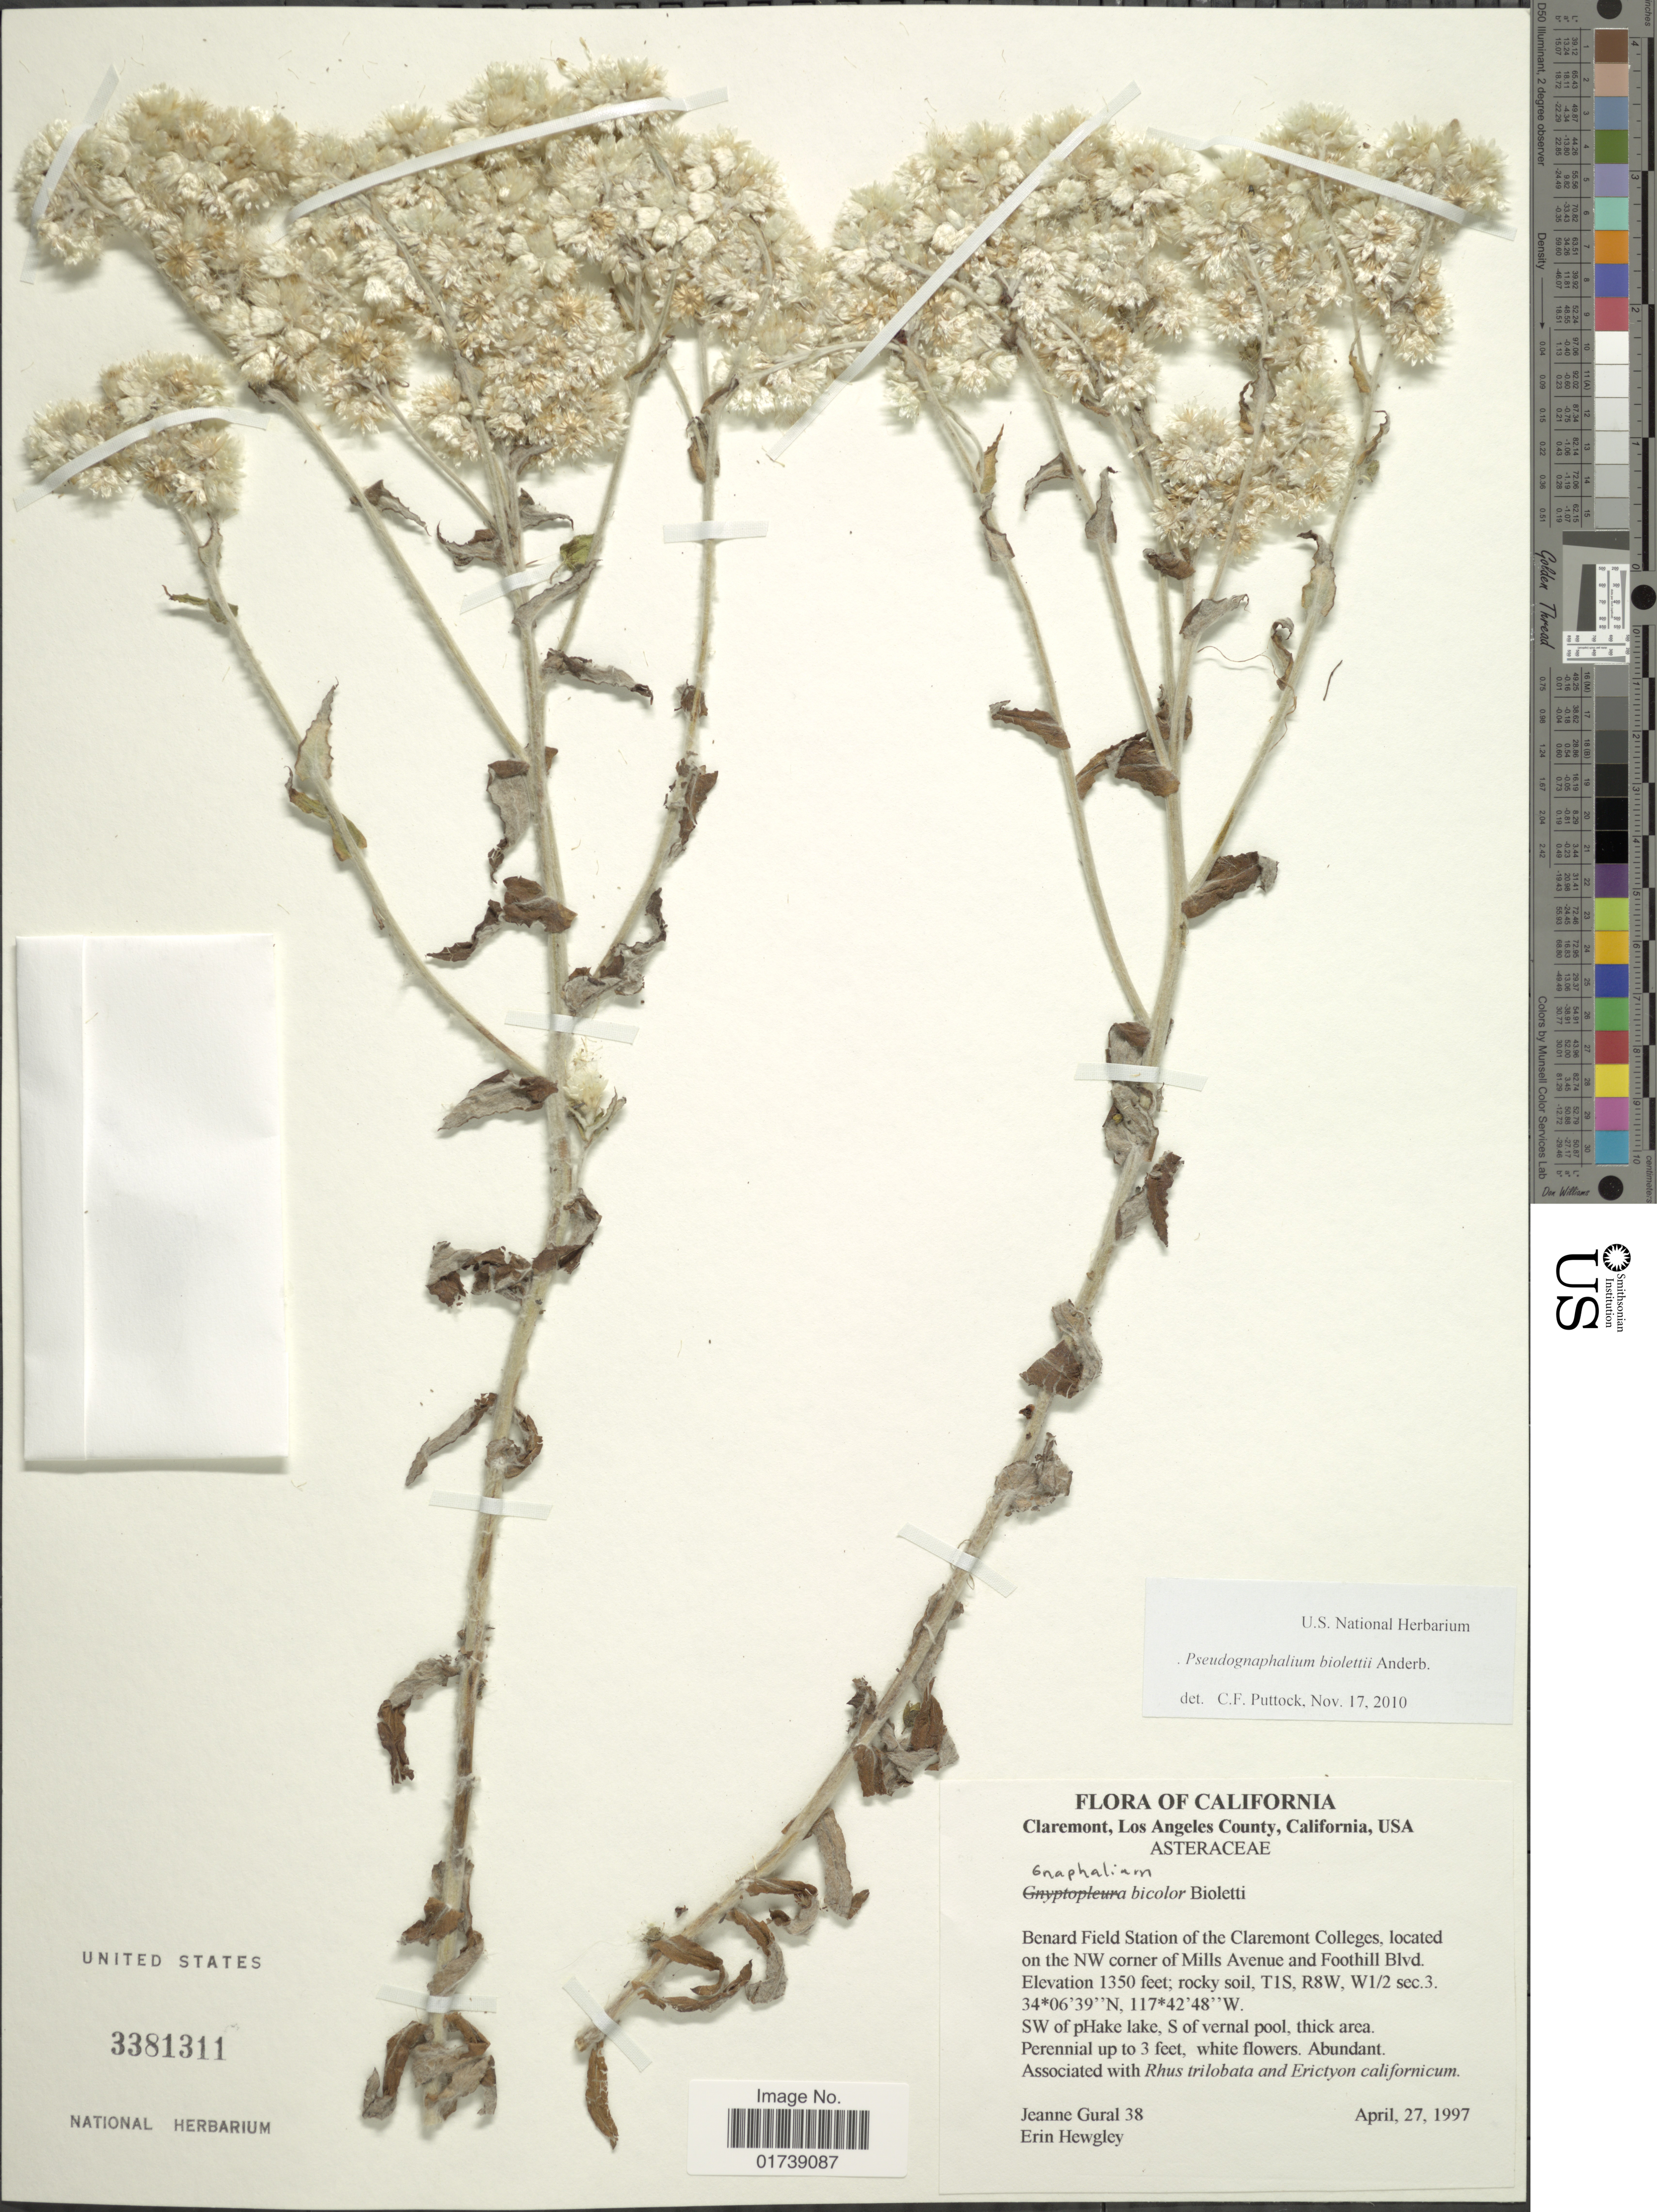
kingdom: Plantae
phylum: Tracheophyta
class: Magnoliopsida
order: Asterales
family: Asteraceae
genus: Pseudognaphalium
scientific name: Pseudognaphalium biolettii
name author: Anderb.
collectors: J. Gural & E. Hewgley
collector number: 38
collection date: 1997-04-27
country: United States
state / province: California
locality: On the NW corner of Mills Avenue and Foothill Blvd, SW of Phake lake, S of Vernal pool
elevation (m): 1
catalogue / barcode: US 3381311